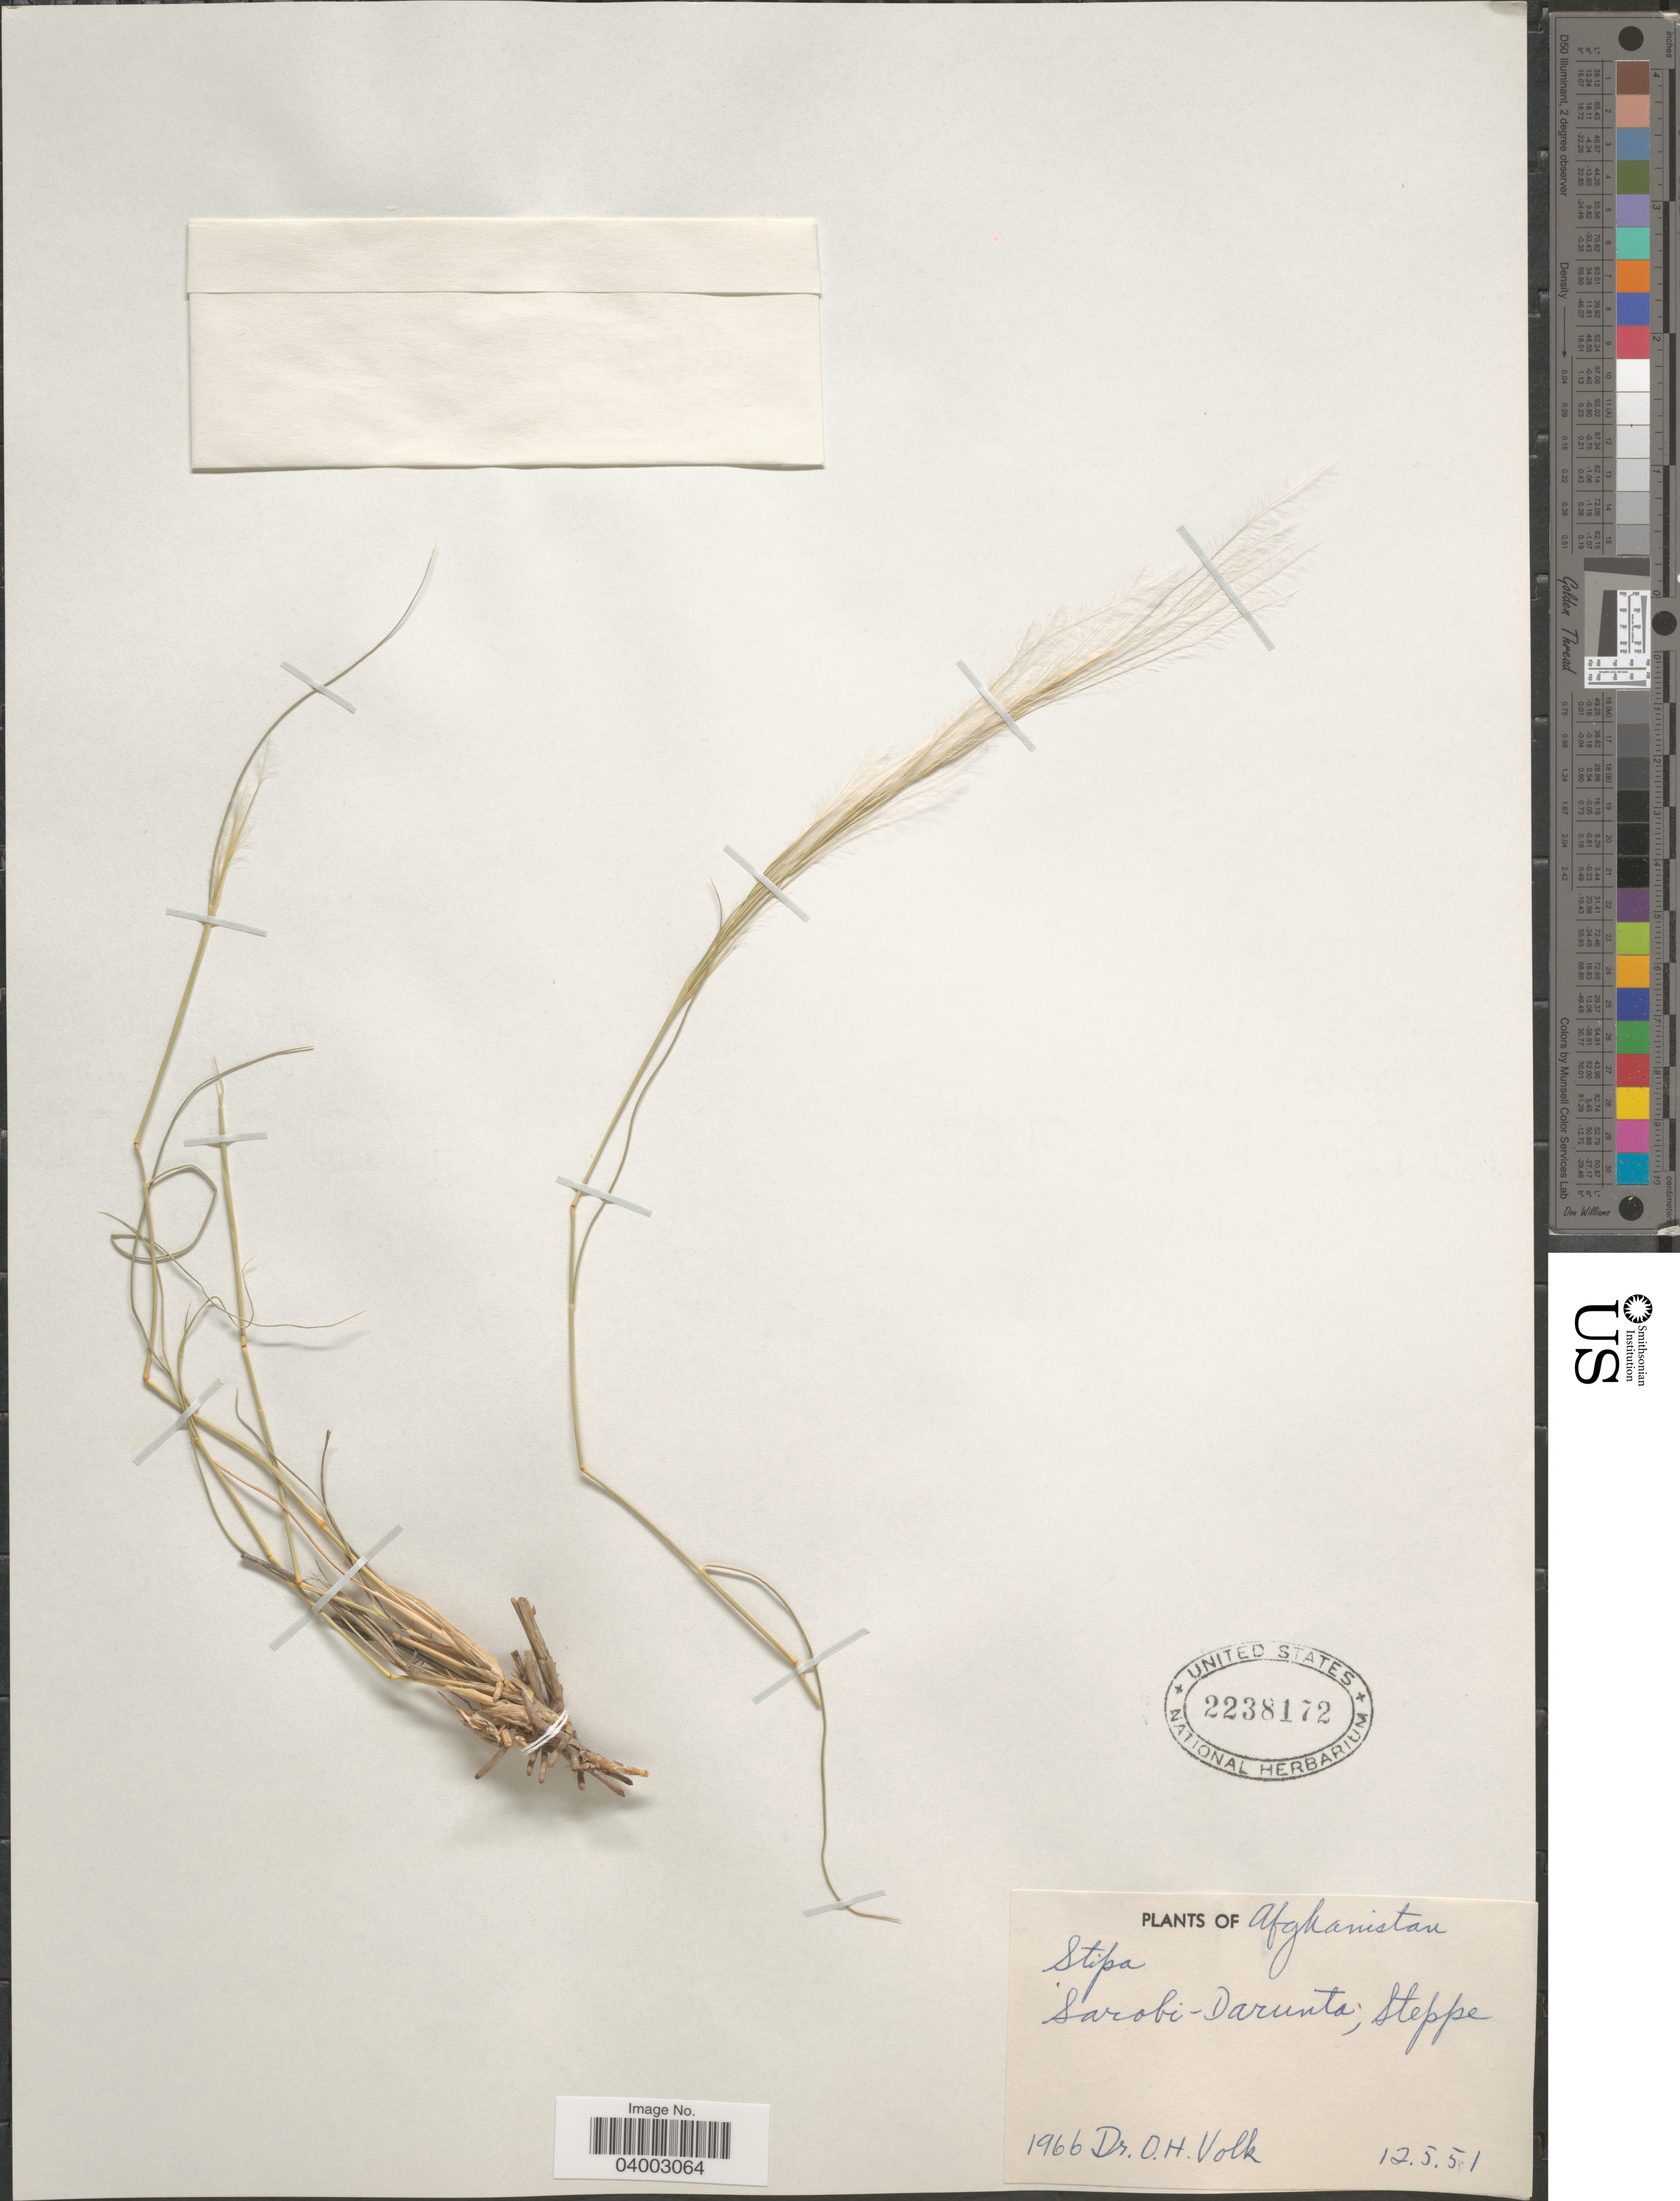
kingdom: Plantae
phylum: Tracheophyta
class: Liliopsida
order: Poales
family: Poaceae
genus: Stipa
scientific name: Stipa sp.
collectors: O. Volk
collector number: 1966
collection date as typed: Transcribed d/m/y: 12/5/51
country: Afghanistan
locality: Sarobi-Darunta, steppe.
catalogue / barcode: US 2238172